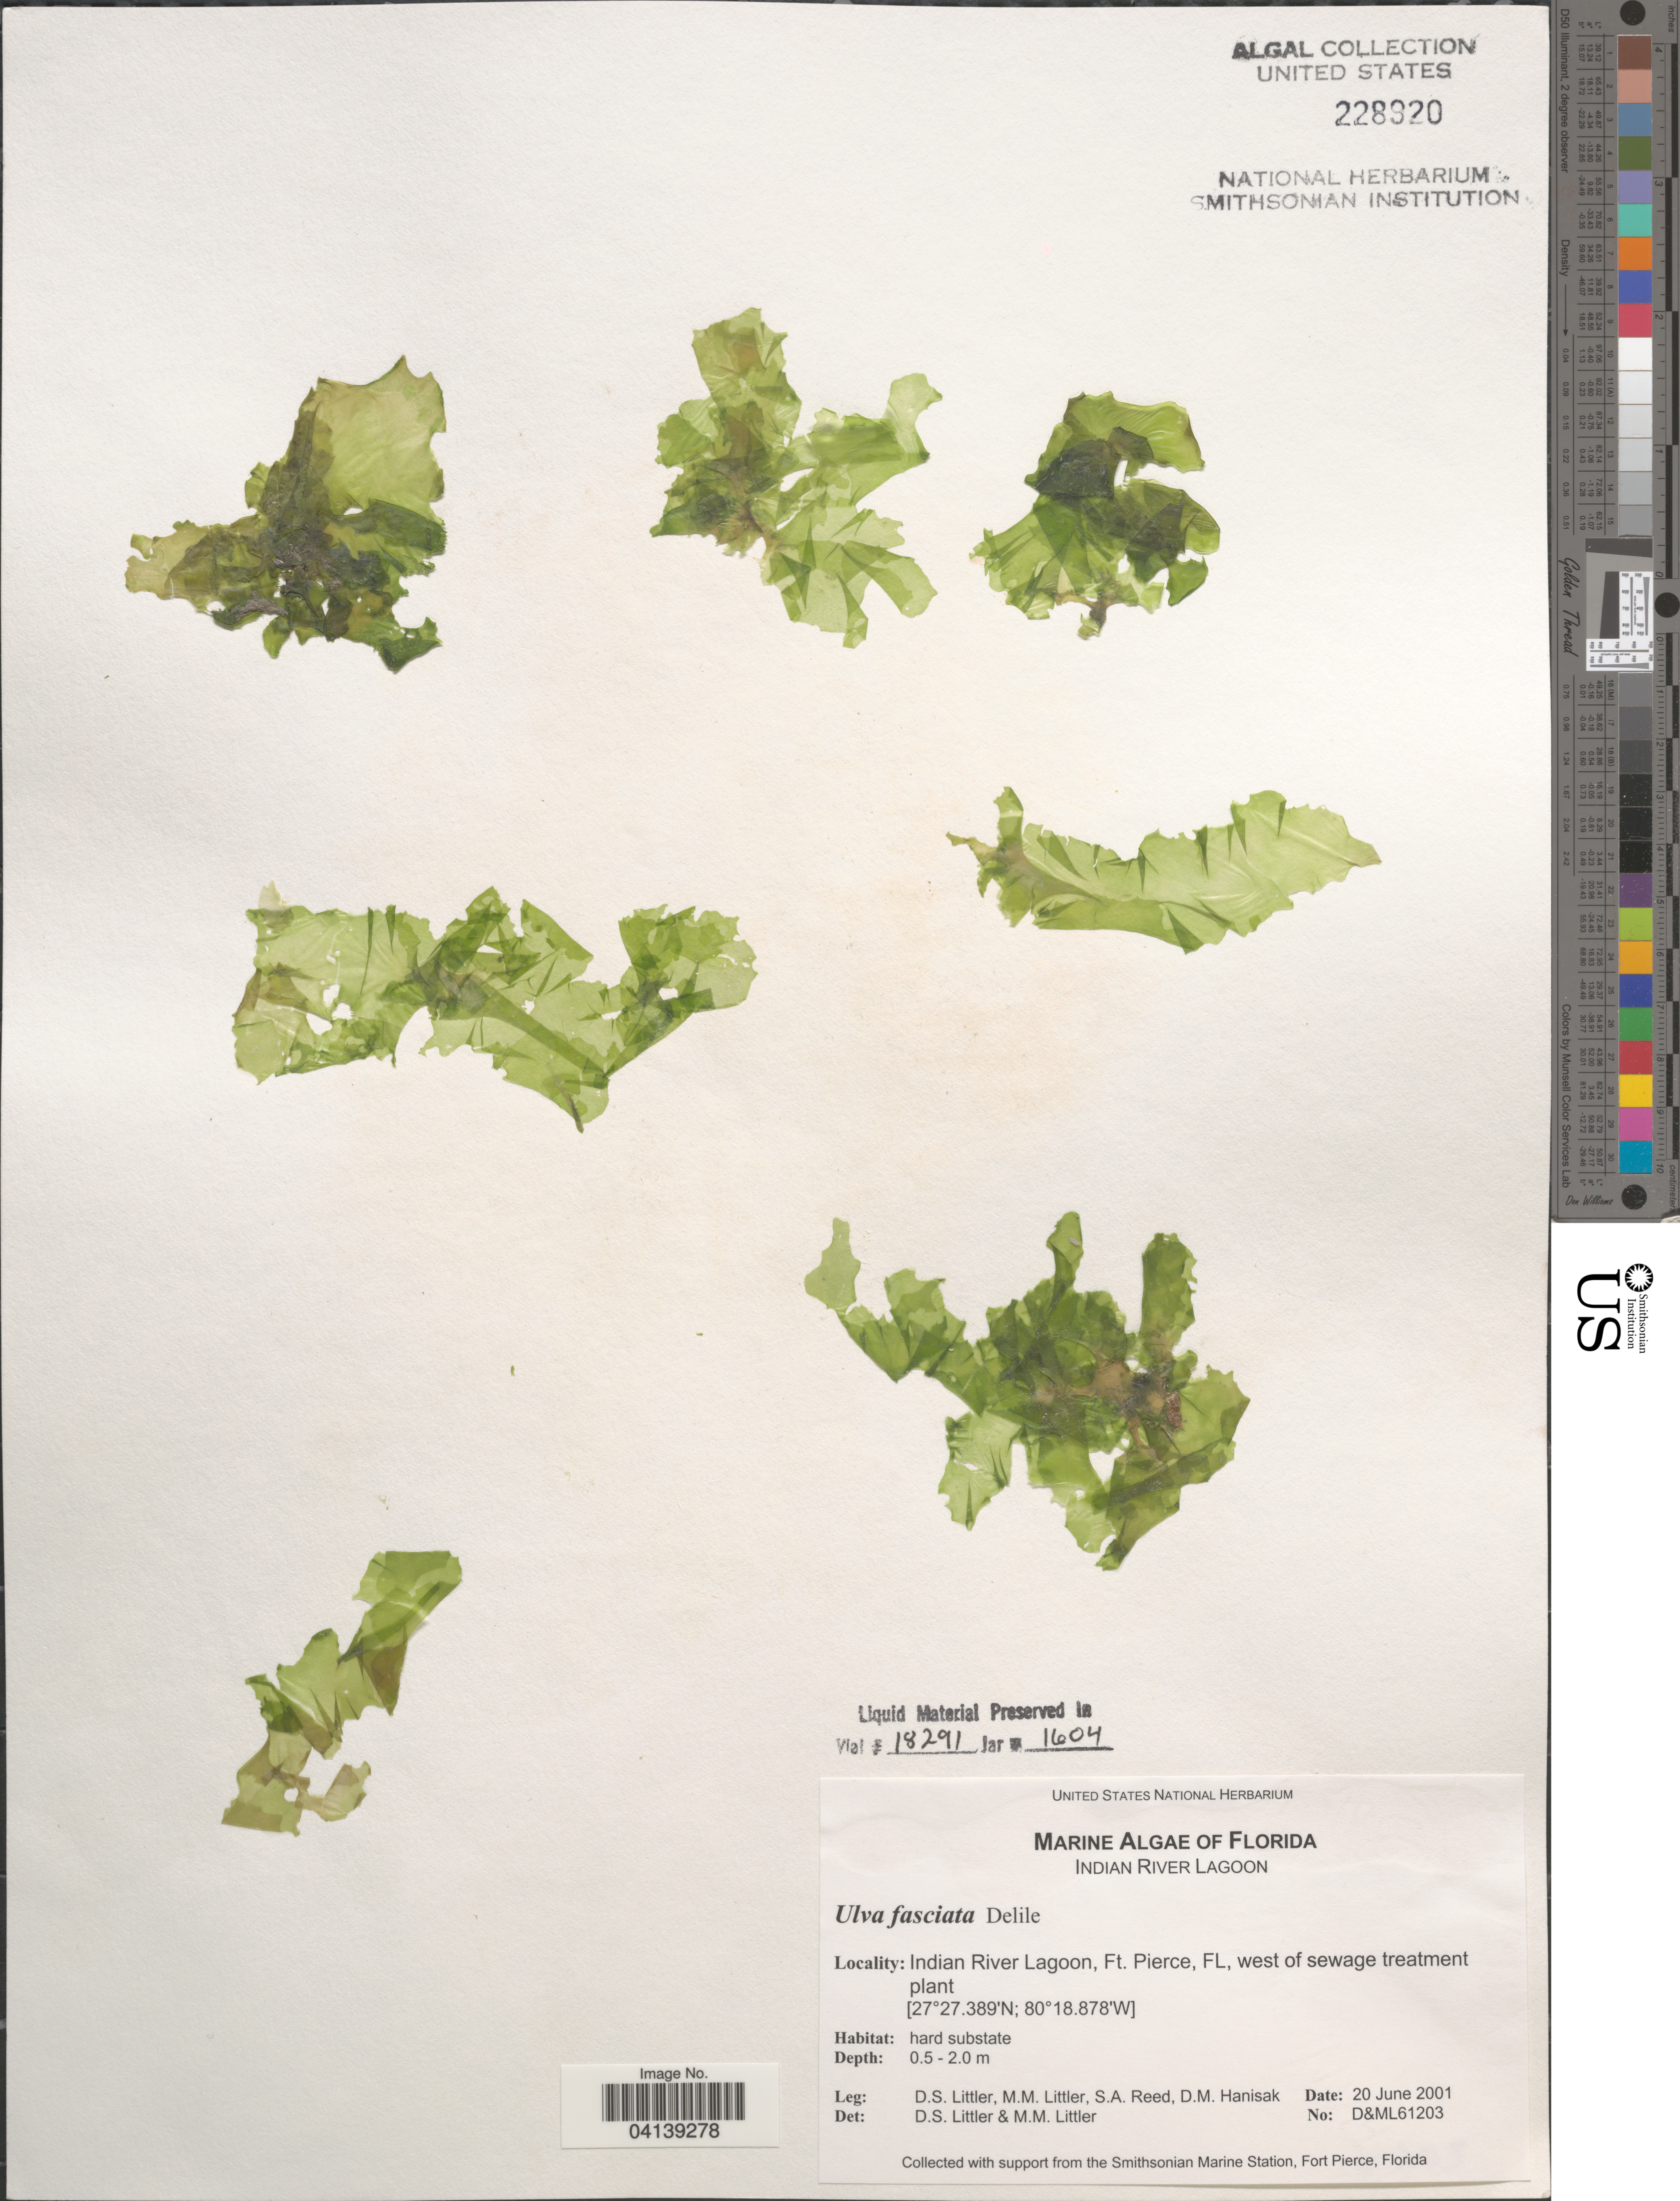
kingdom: Plantae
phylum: Chlorophyta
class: Ulvophyceae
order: Ulvales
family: Ulvaceae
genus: Ulva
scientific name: Ulva lactuca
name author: L.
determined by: Algae name updating Project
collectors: D. S. Littler, S. Reed & D. Hanisak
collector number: D&ML61203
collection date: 2001-06-20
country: United States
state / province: Florida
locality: Indian River Lagoon, Ft. Pierce, west of sewage treatment plant.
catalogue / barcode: US 228920